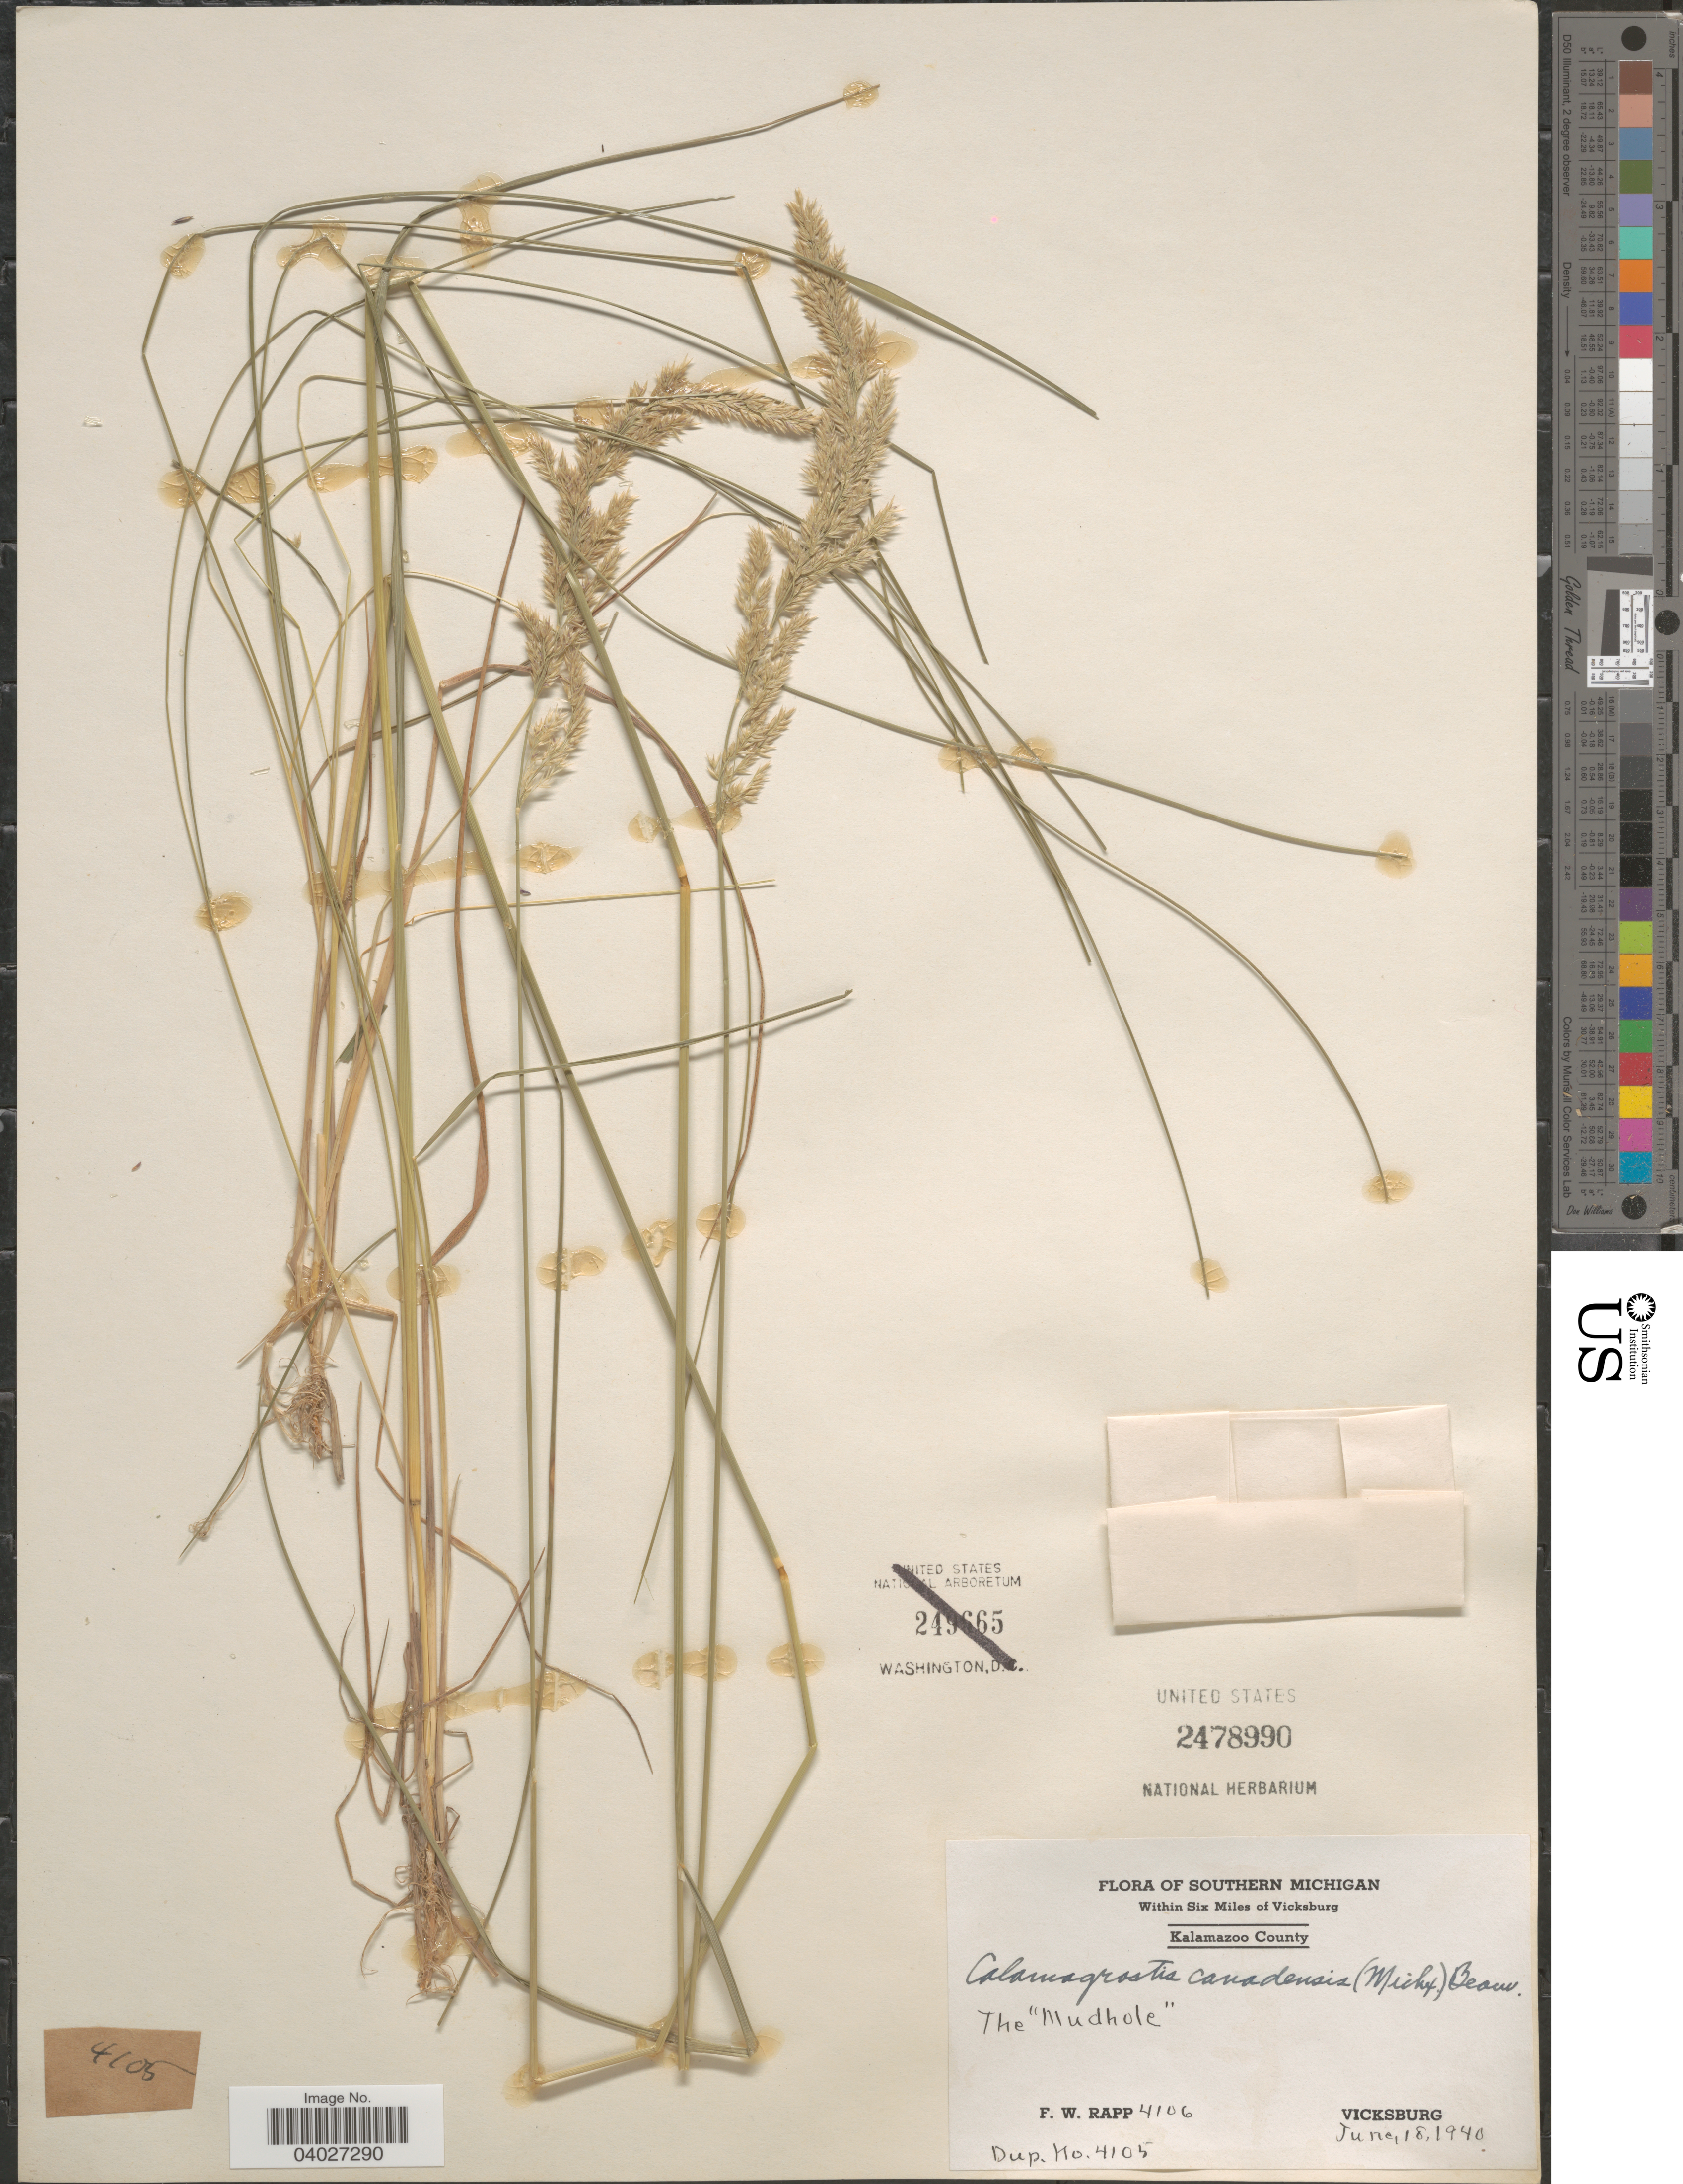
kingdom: Plantae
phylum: Tracheophyta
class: Liliopsida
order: Poales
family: Poaceae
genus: Calamagrostis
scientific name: Calamagrostis canadensis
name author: (Michx.) P. Beauv.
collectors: F. Rapp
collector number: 4106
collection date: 1940-06-18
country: United States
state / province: Michigan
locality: Southern Michigan. Within Six Miles of Vicksburg. Kalamazoo County. The "Mudhole". Vicksburg.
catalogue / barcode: US 2478990